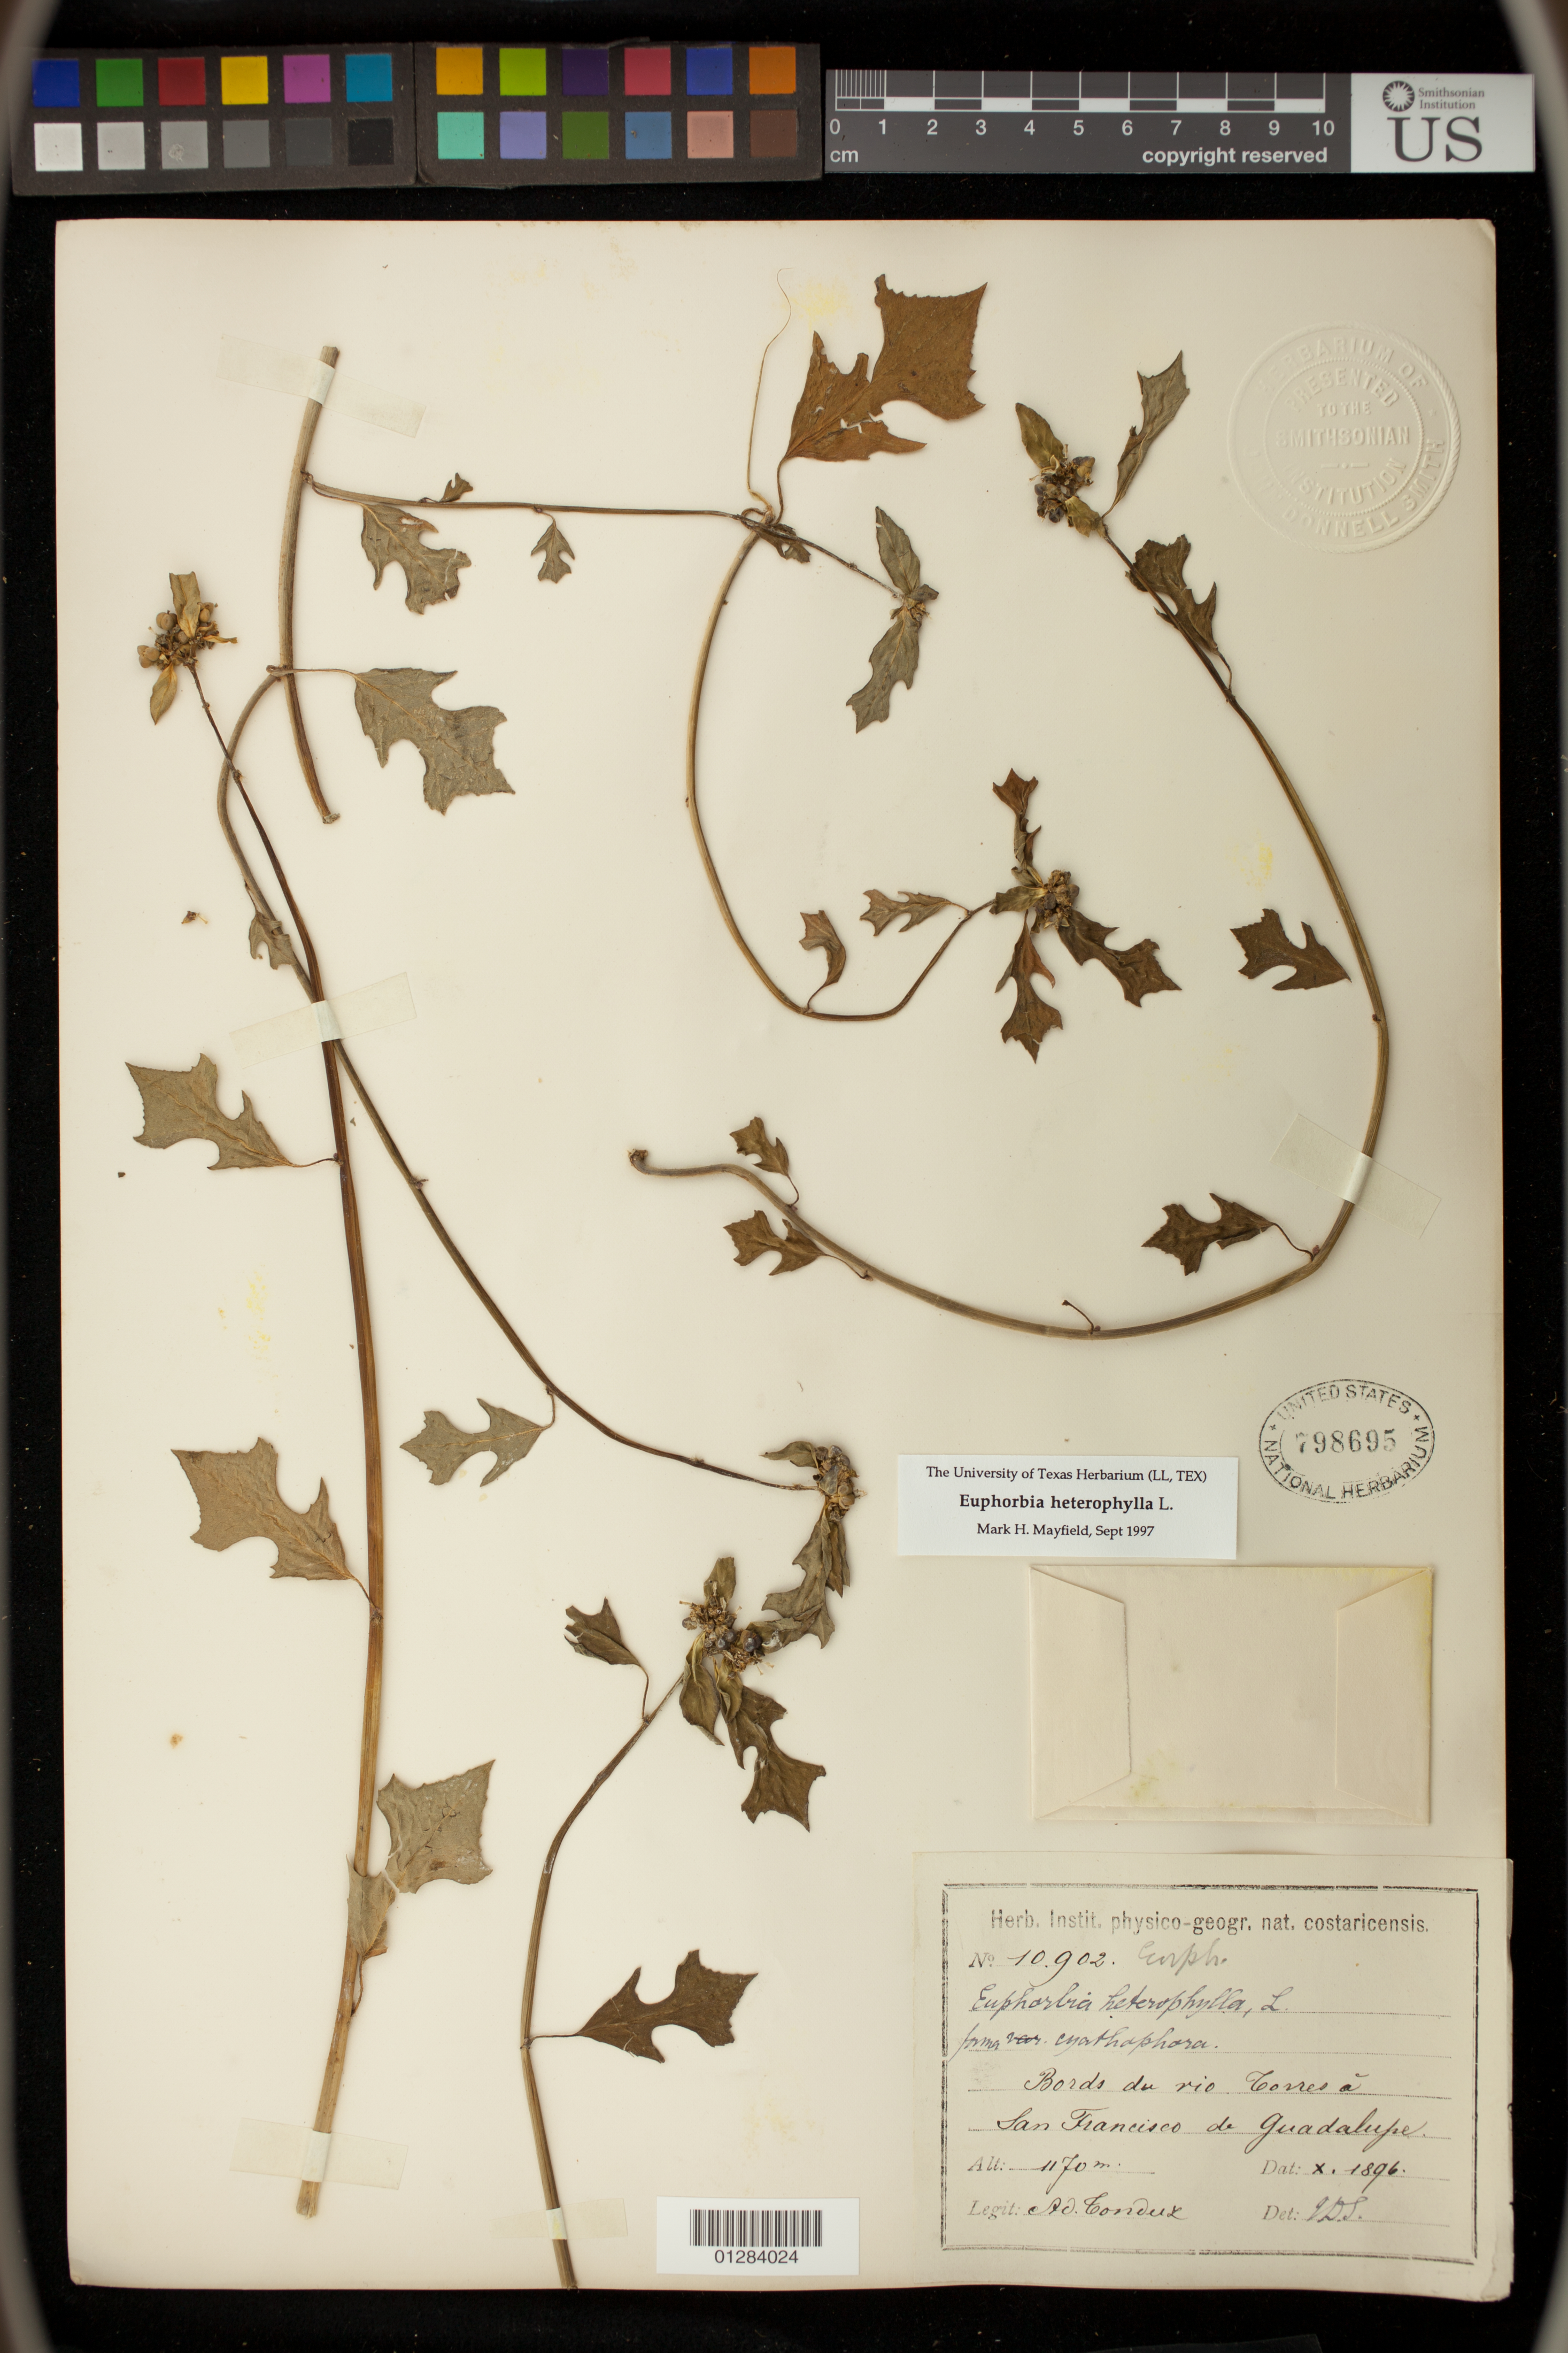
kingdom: Plantae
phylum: Tracheophyta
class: Magnoliopsida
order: Malpighiales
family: Euphorbiaceae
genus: Euphorbia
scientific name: Euphorbia heterophylla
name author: L.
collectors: A. Tonduz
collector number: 10902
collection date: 1896-10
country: Costa Rica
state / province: San José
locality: Bords du rio Torres a San Francisco de Guadalupe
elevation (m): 1170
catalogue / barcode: US 798695